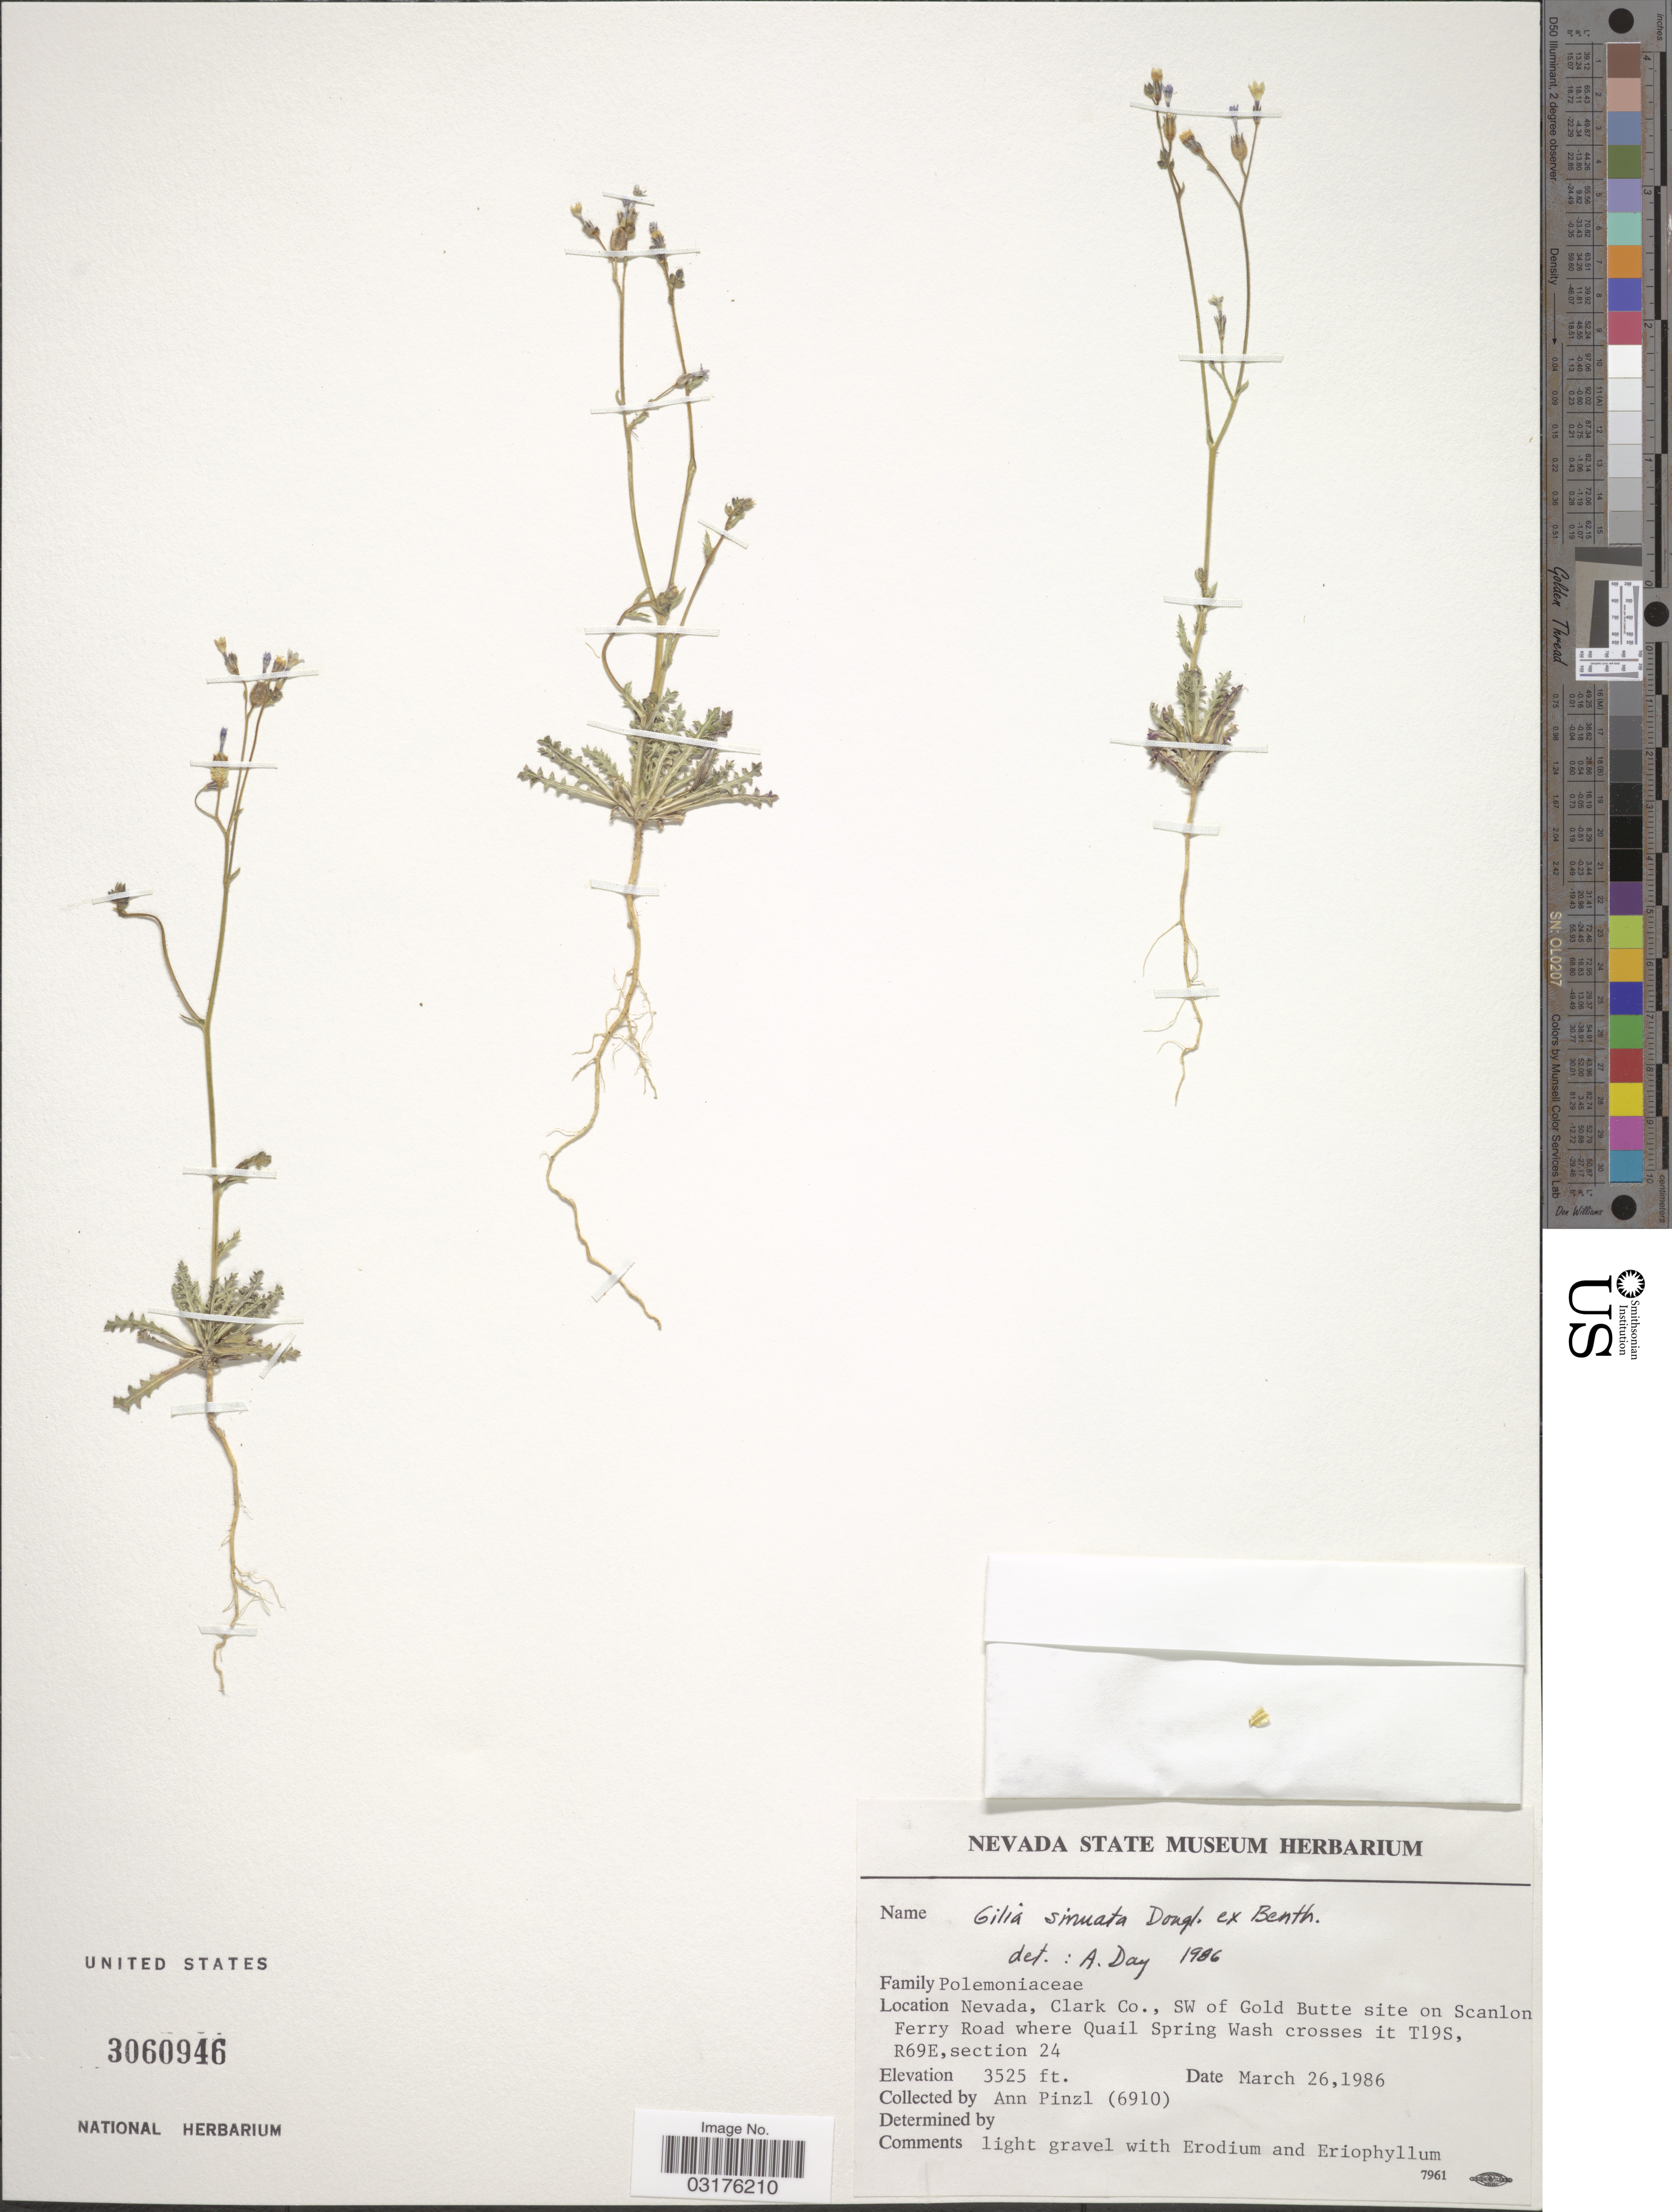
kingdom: Plantae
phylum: Tracheophyta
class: Magnoliopsida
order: Ericales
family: Polemoniaceae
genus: Gilia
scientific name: Gilia sinuata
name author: Douglas ex Benth.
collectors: A. Pinzl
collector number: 6910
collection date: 1986-03-26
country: United States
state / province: Nevada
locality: Clark Co., SW of Gold Butte site on Scanlon Ferry Road where Quail Spring Wash crosses it T19S, R69E, section 24.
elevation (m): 1074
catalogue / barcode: US 3060946